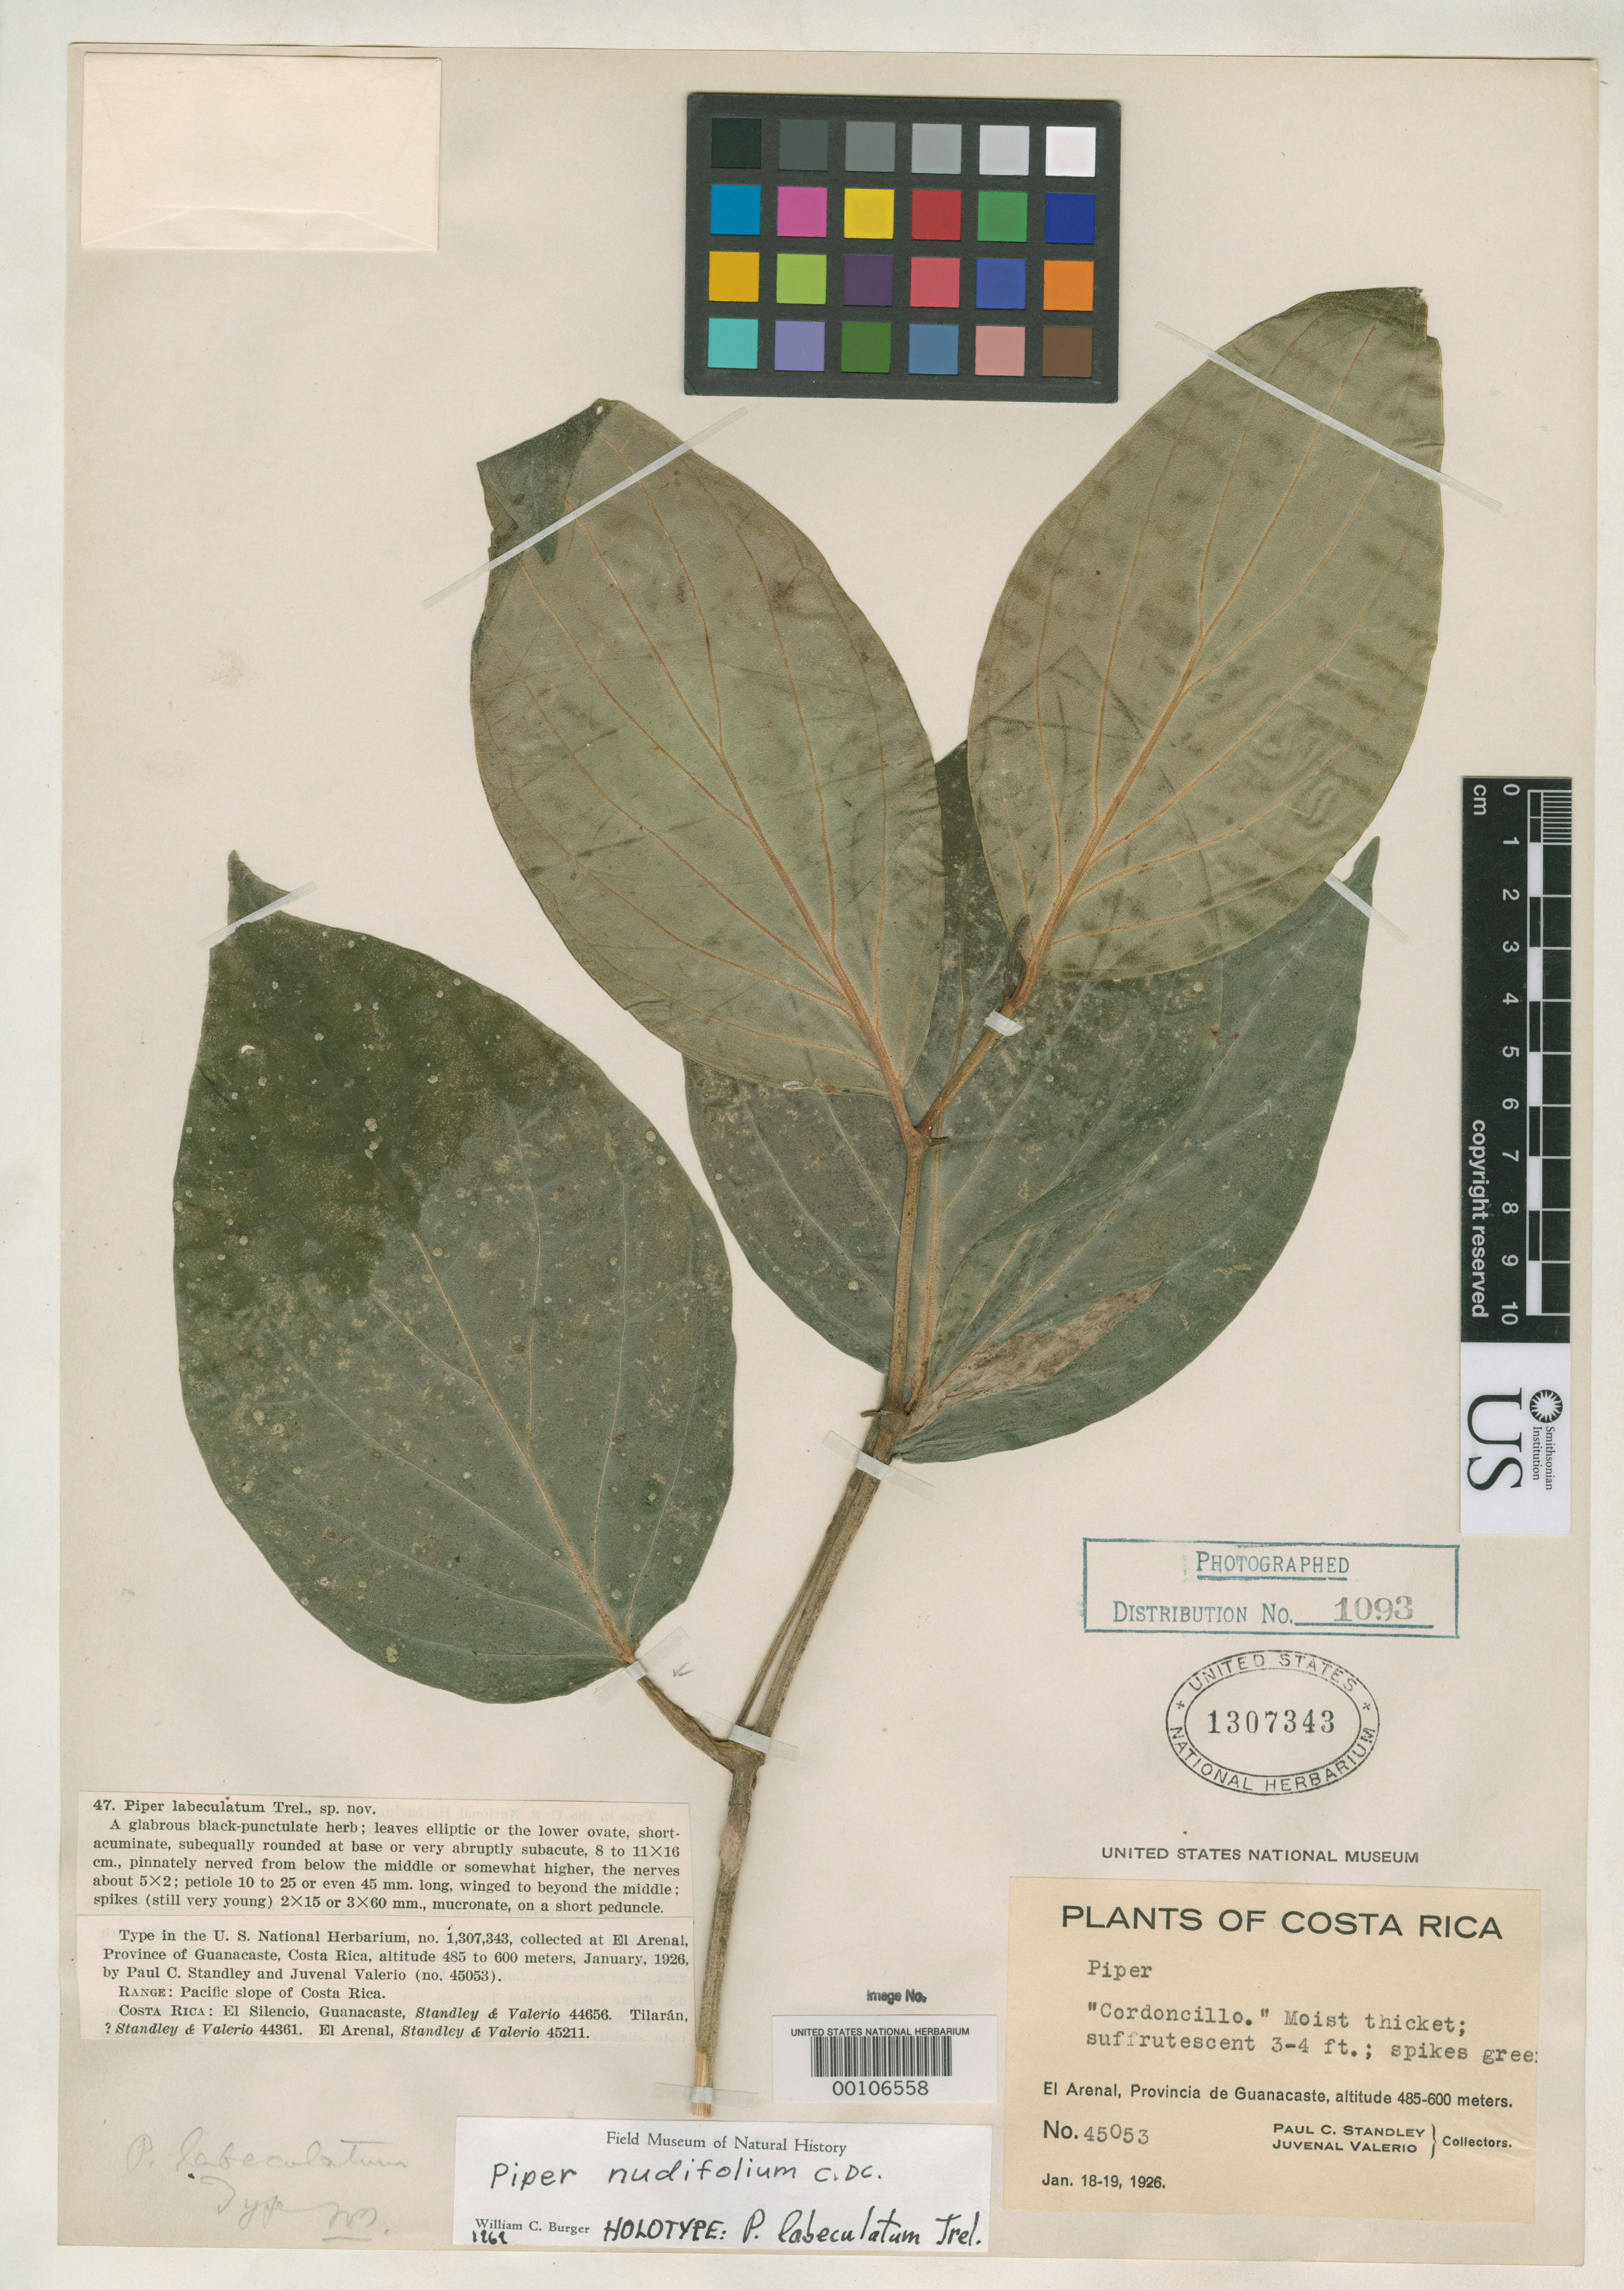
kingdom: Plantae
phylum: Tracheophyta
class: Magnoliopsida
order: Piperales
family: Piperaceae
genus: Piper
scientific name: Piper labeculatum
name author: Trel.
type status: Holotype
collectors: P. C. Standley & J. Valerio R.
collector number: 45053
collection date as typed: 18 Jan 1926 to 19 Jan 1926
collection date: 1926-01-18/1926-01-19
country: Costa Rica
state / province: Guanacaste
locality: El Arenal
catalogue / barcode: US 1307343